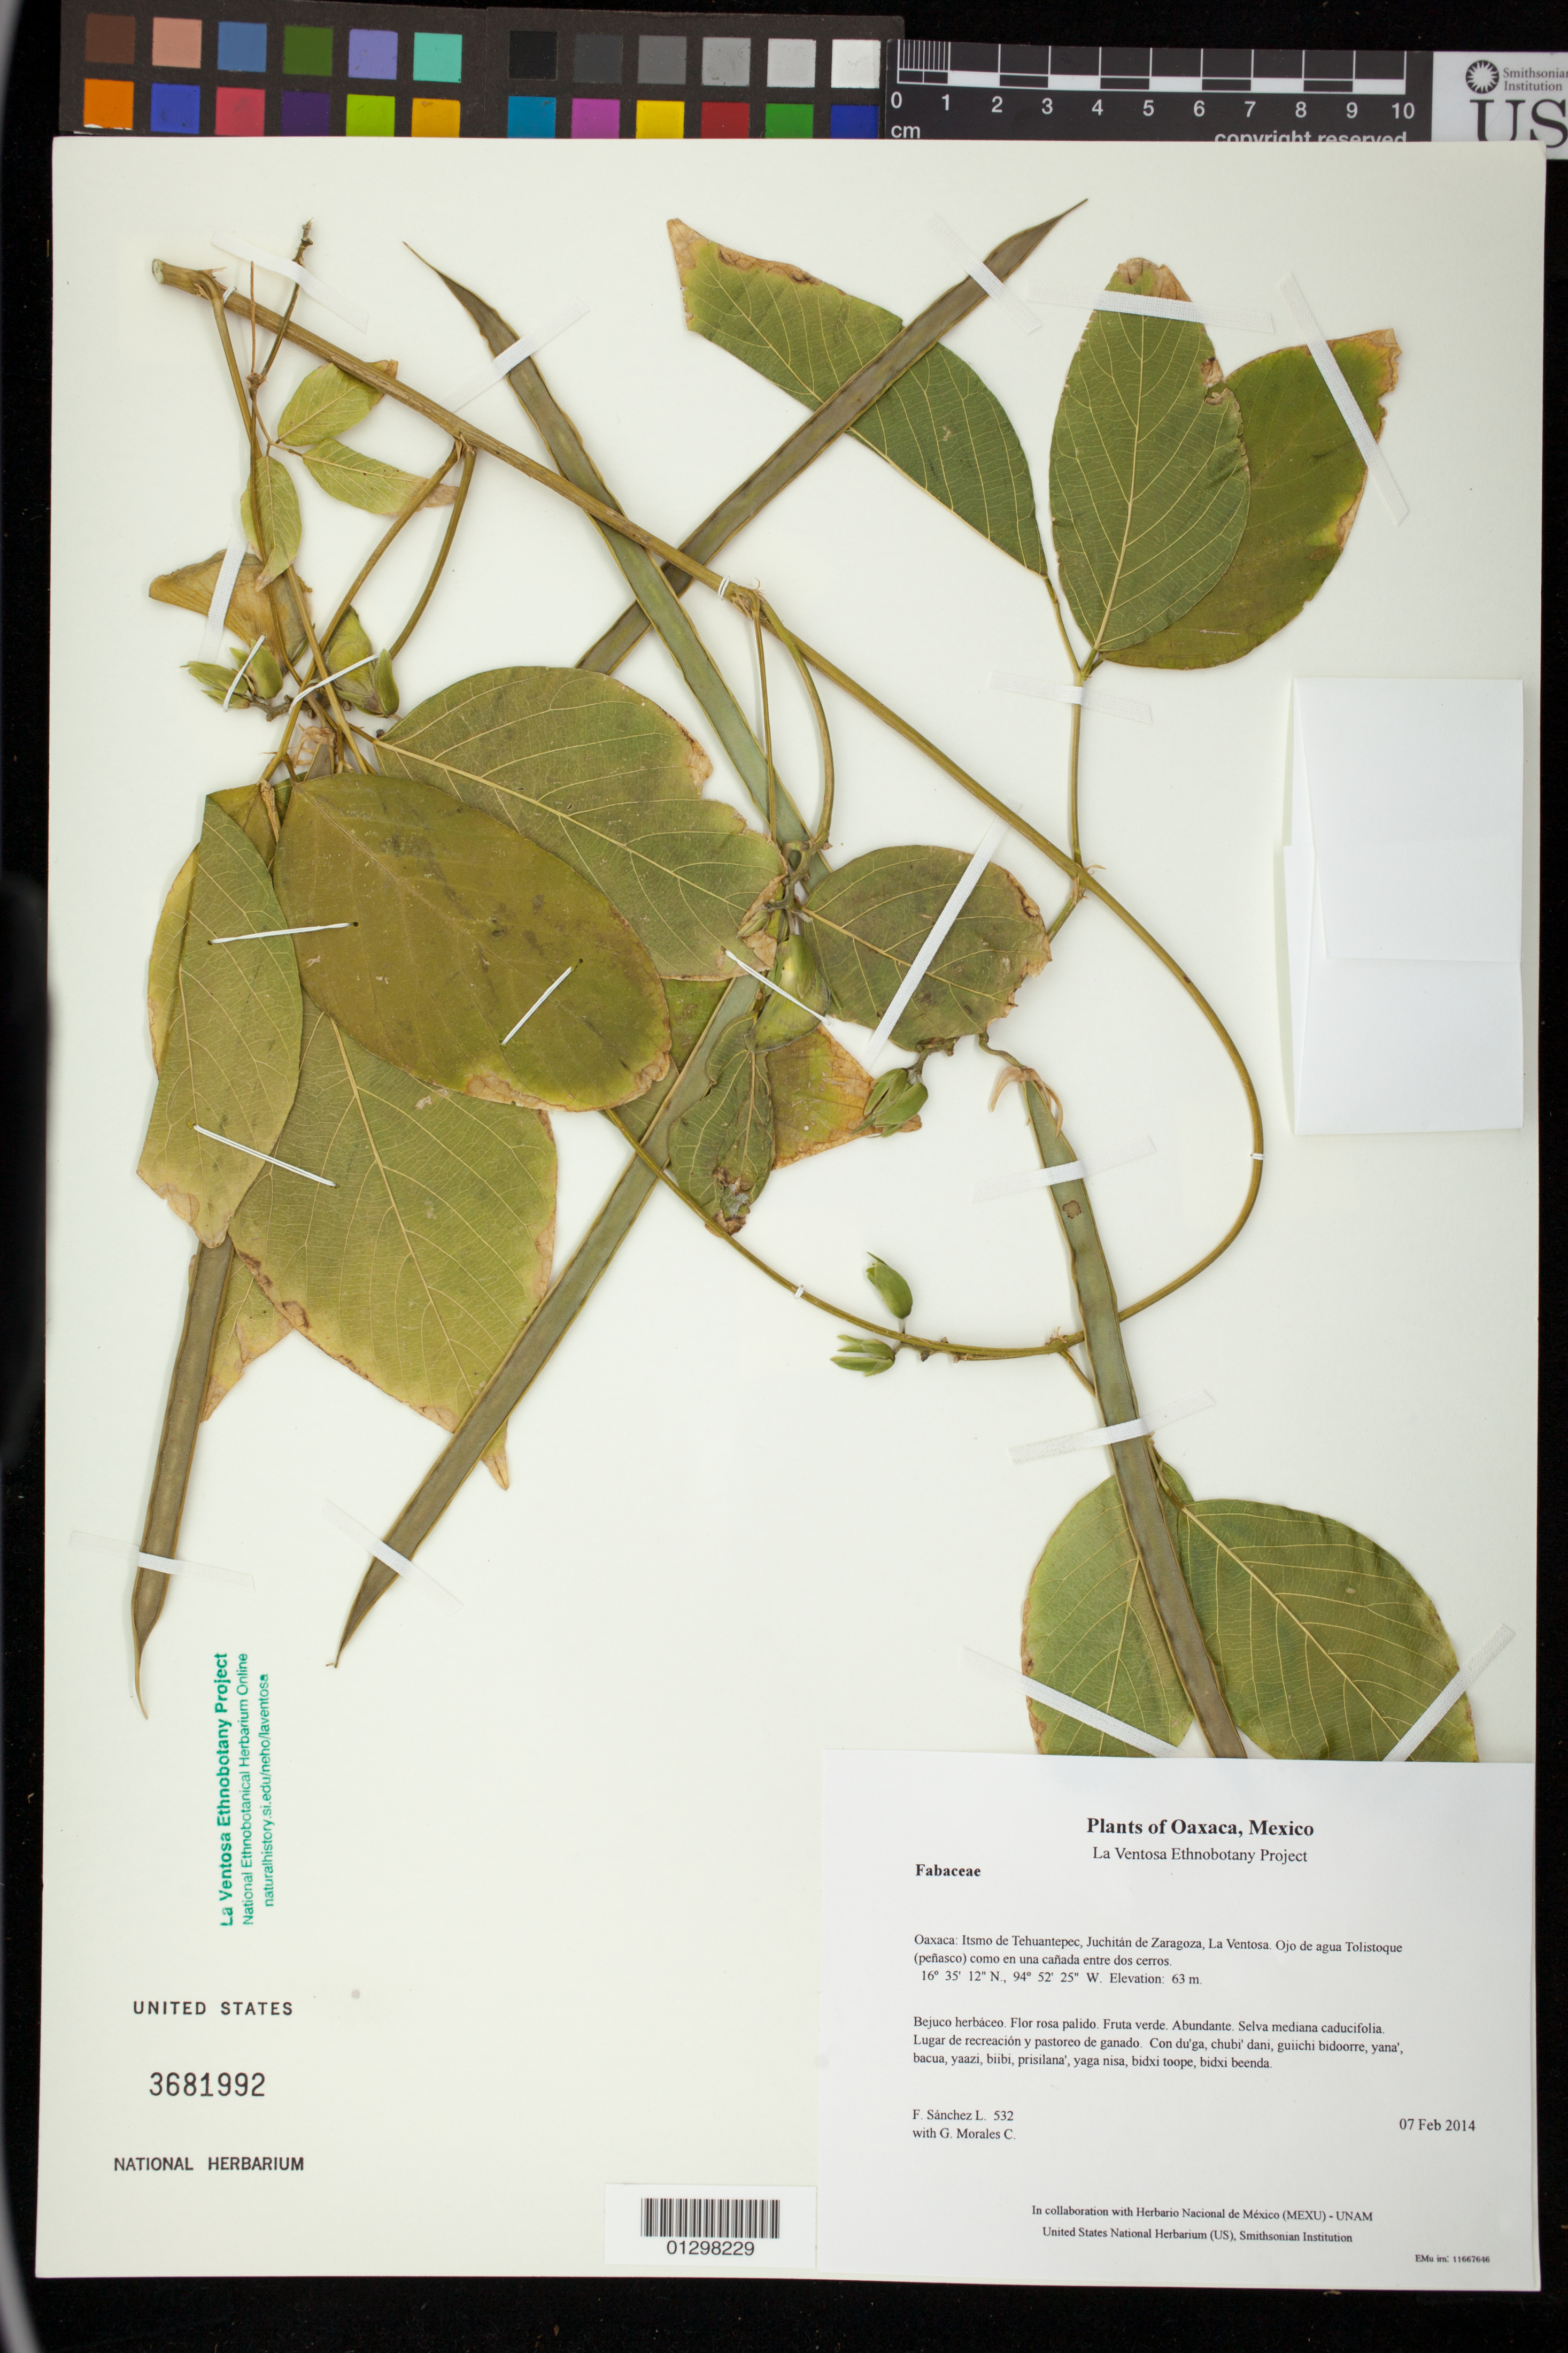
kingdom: Plantae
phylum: Tracheophyta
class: Magnoliopsida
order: Fabales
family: Fabaceae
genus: Centrosema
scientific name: Centrosema macrocarpum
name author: Benth.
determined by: Radosavljevic, Aleksandar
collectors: F. Sánchez L. & G. Morales C.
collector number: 532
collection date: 2014-02-07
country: Mexico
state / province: Oaxaca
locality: Itsmo de Tehuantepec, Juchitán de Zaragoza, La Ventosa. Ojo de agua Tolistoque (peñasco) como en una cañada entre dos cerros.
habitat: Selva mediana caducifolia. Lugar de recreación y pastoreo de ganado.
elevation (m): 63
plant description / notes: JEBOT, MEXU, SERO, US; Luba'. Guie' rosa naté. Cuaananaxhi naga'. Stale.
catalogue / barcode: US 3681992